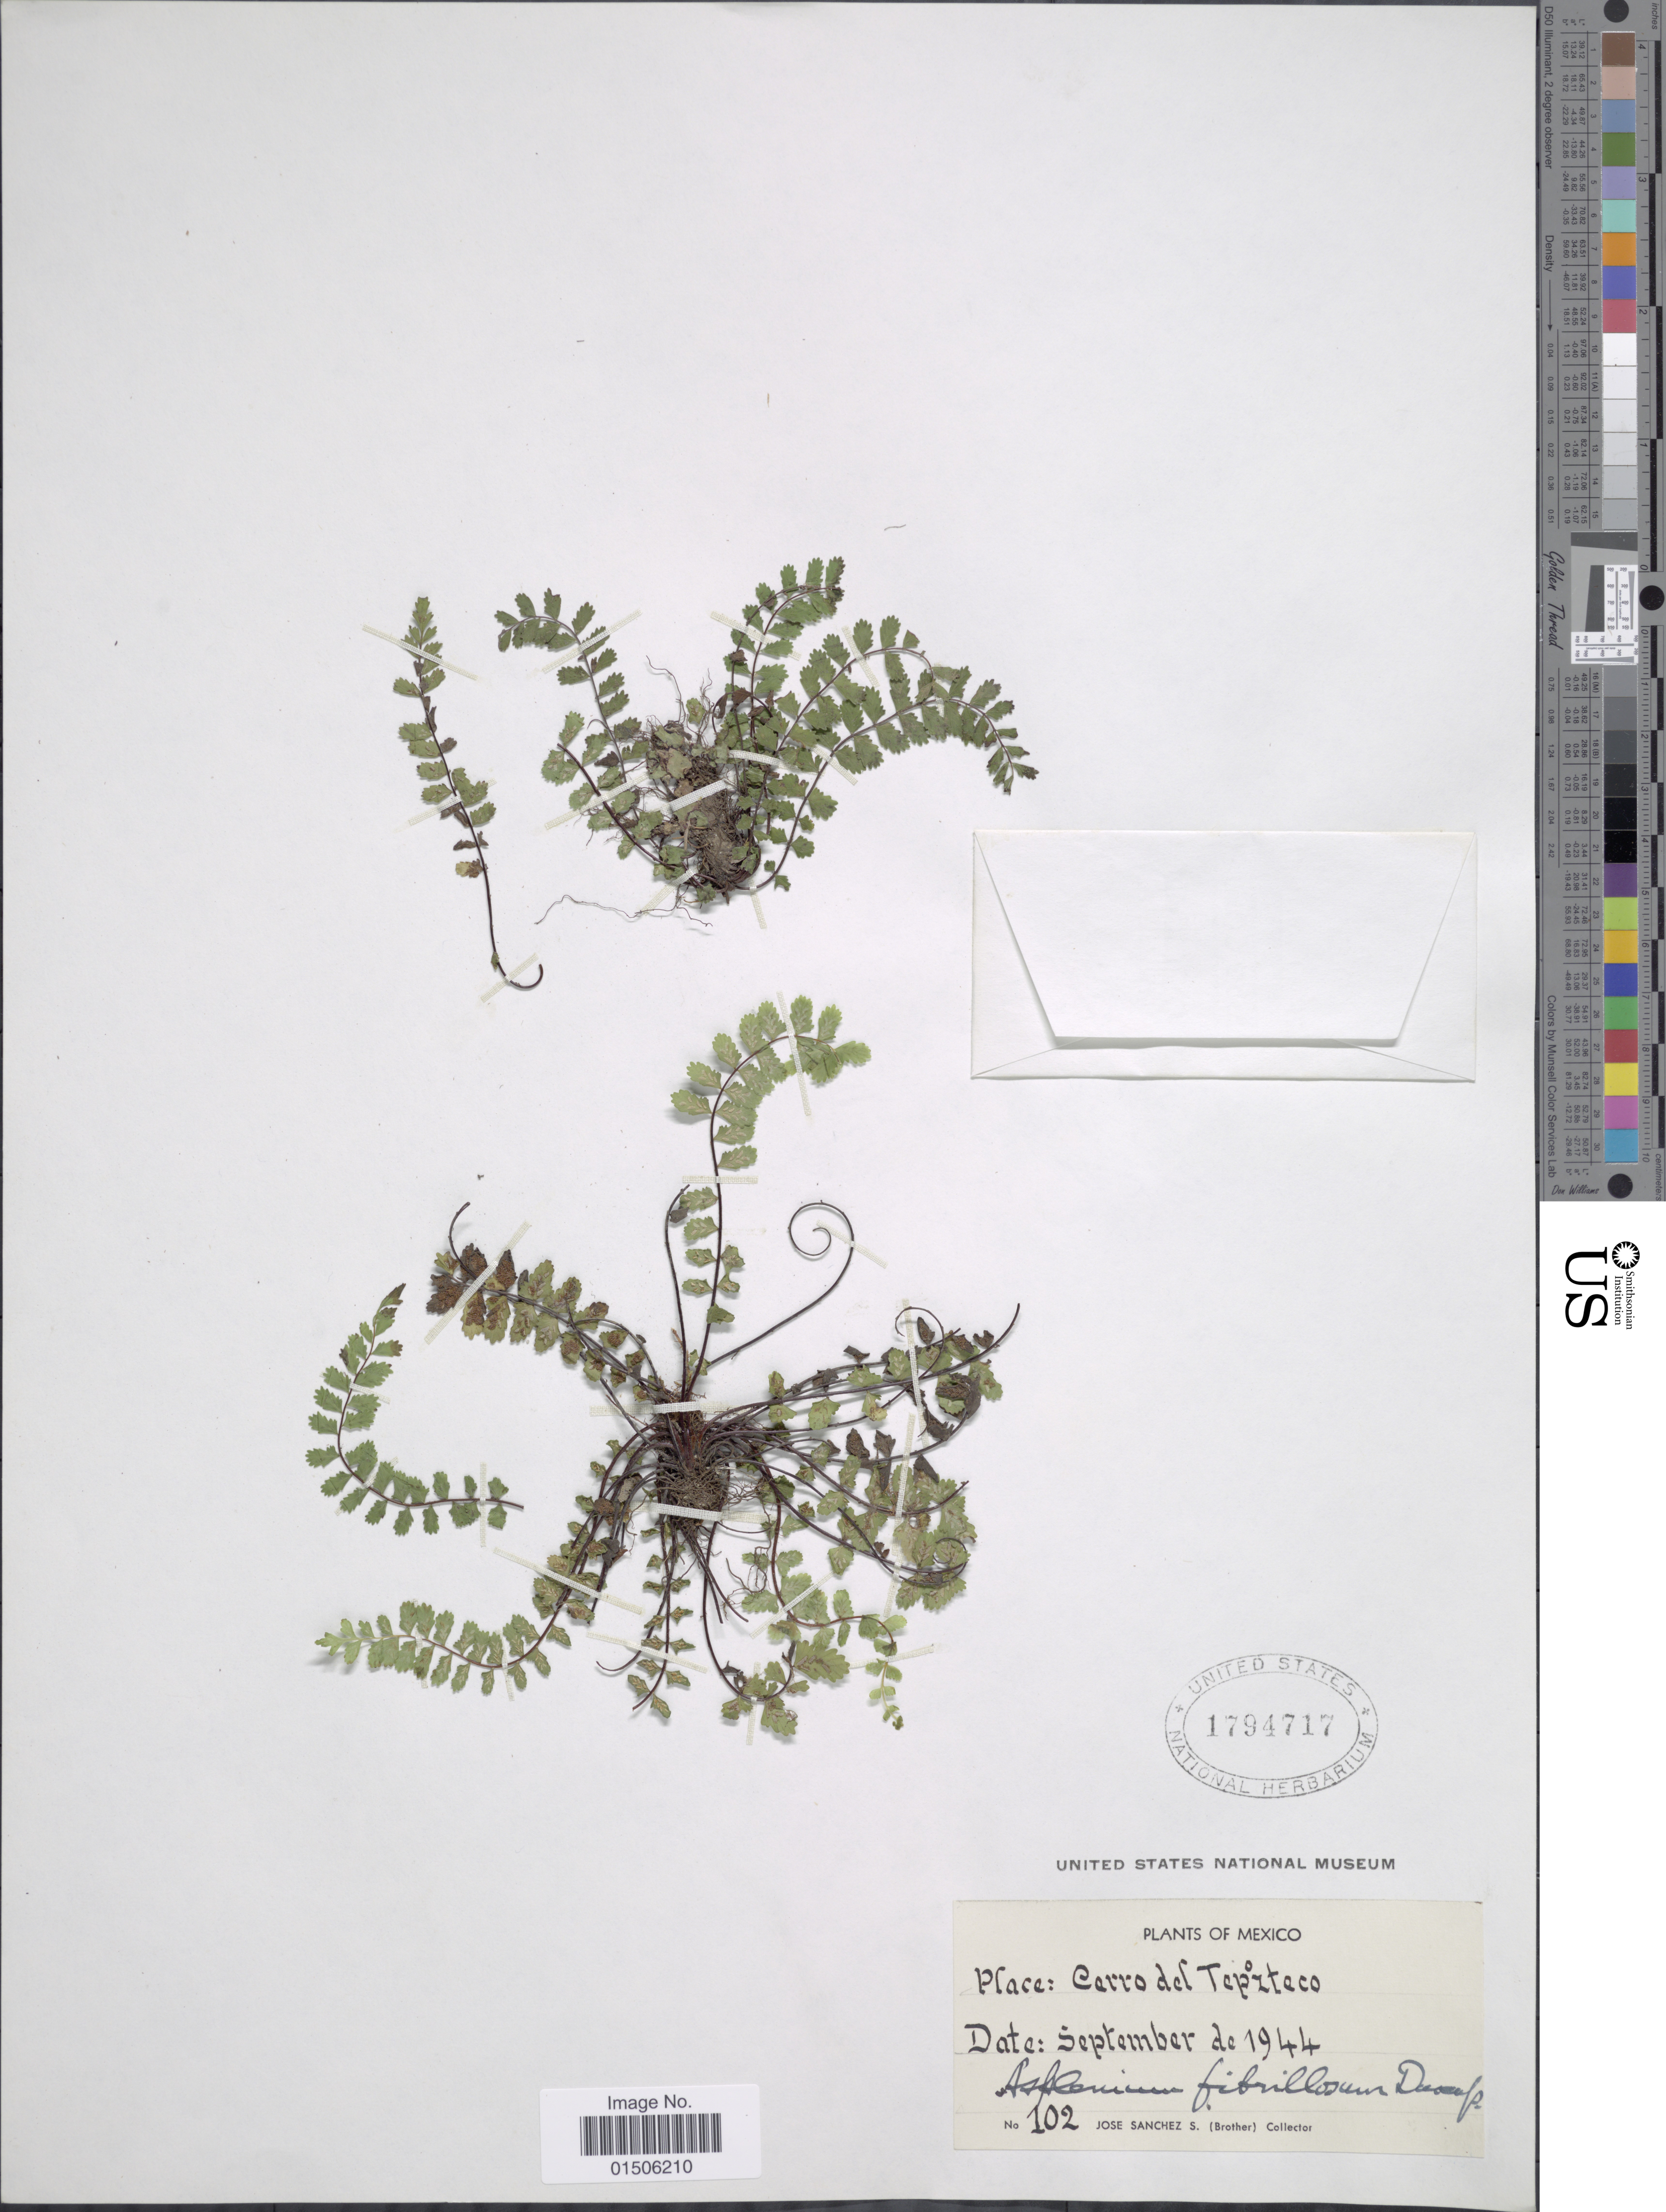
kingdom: Plantae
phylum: Tracheophyta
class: Polypodiopsida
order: Polypodiales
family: Aspleniaceae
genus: Asplenium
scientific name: Asplenium fibrillosum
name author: Pringle & Davenp.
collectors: J. Sanchez S.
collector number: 102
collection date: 1944-09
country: Mexico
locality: Cerro del Tepiteco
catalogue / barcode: US 1794717